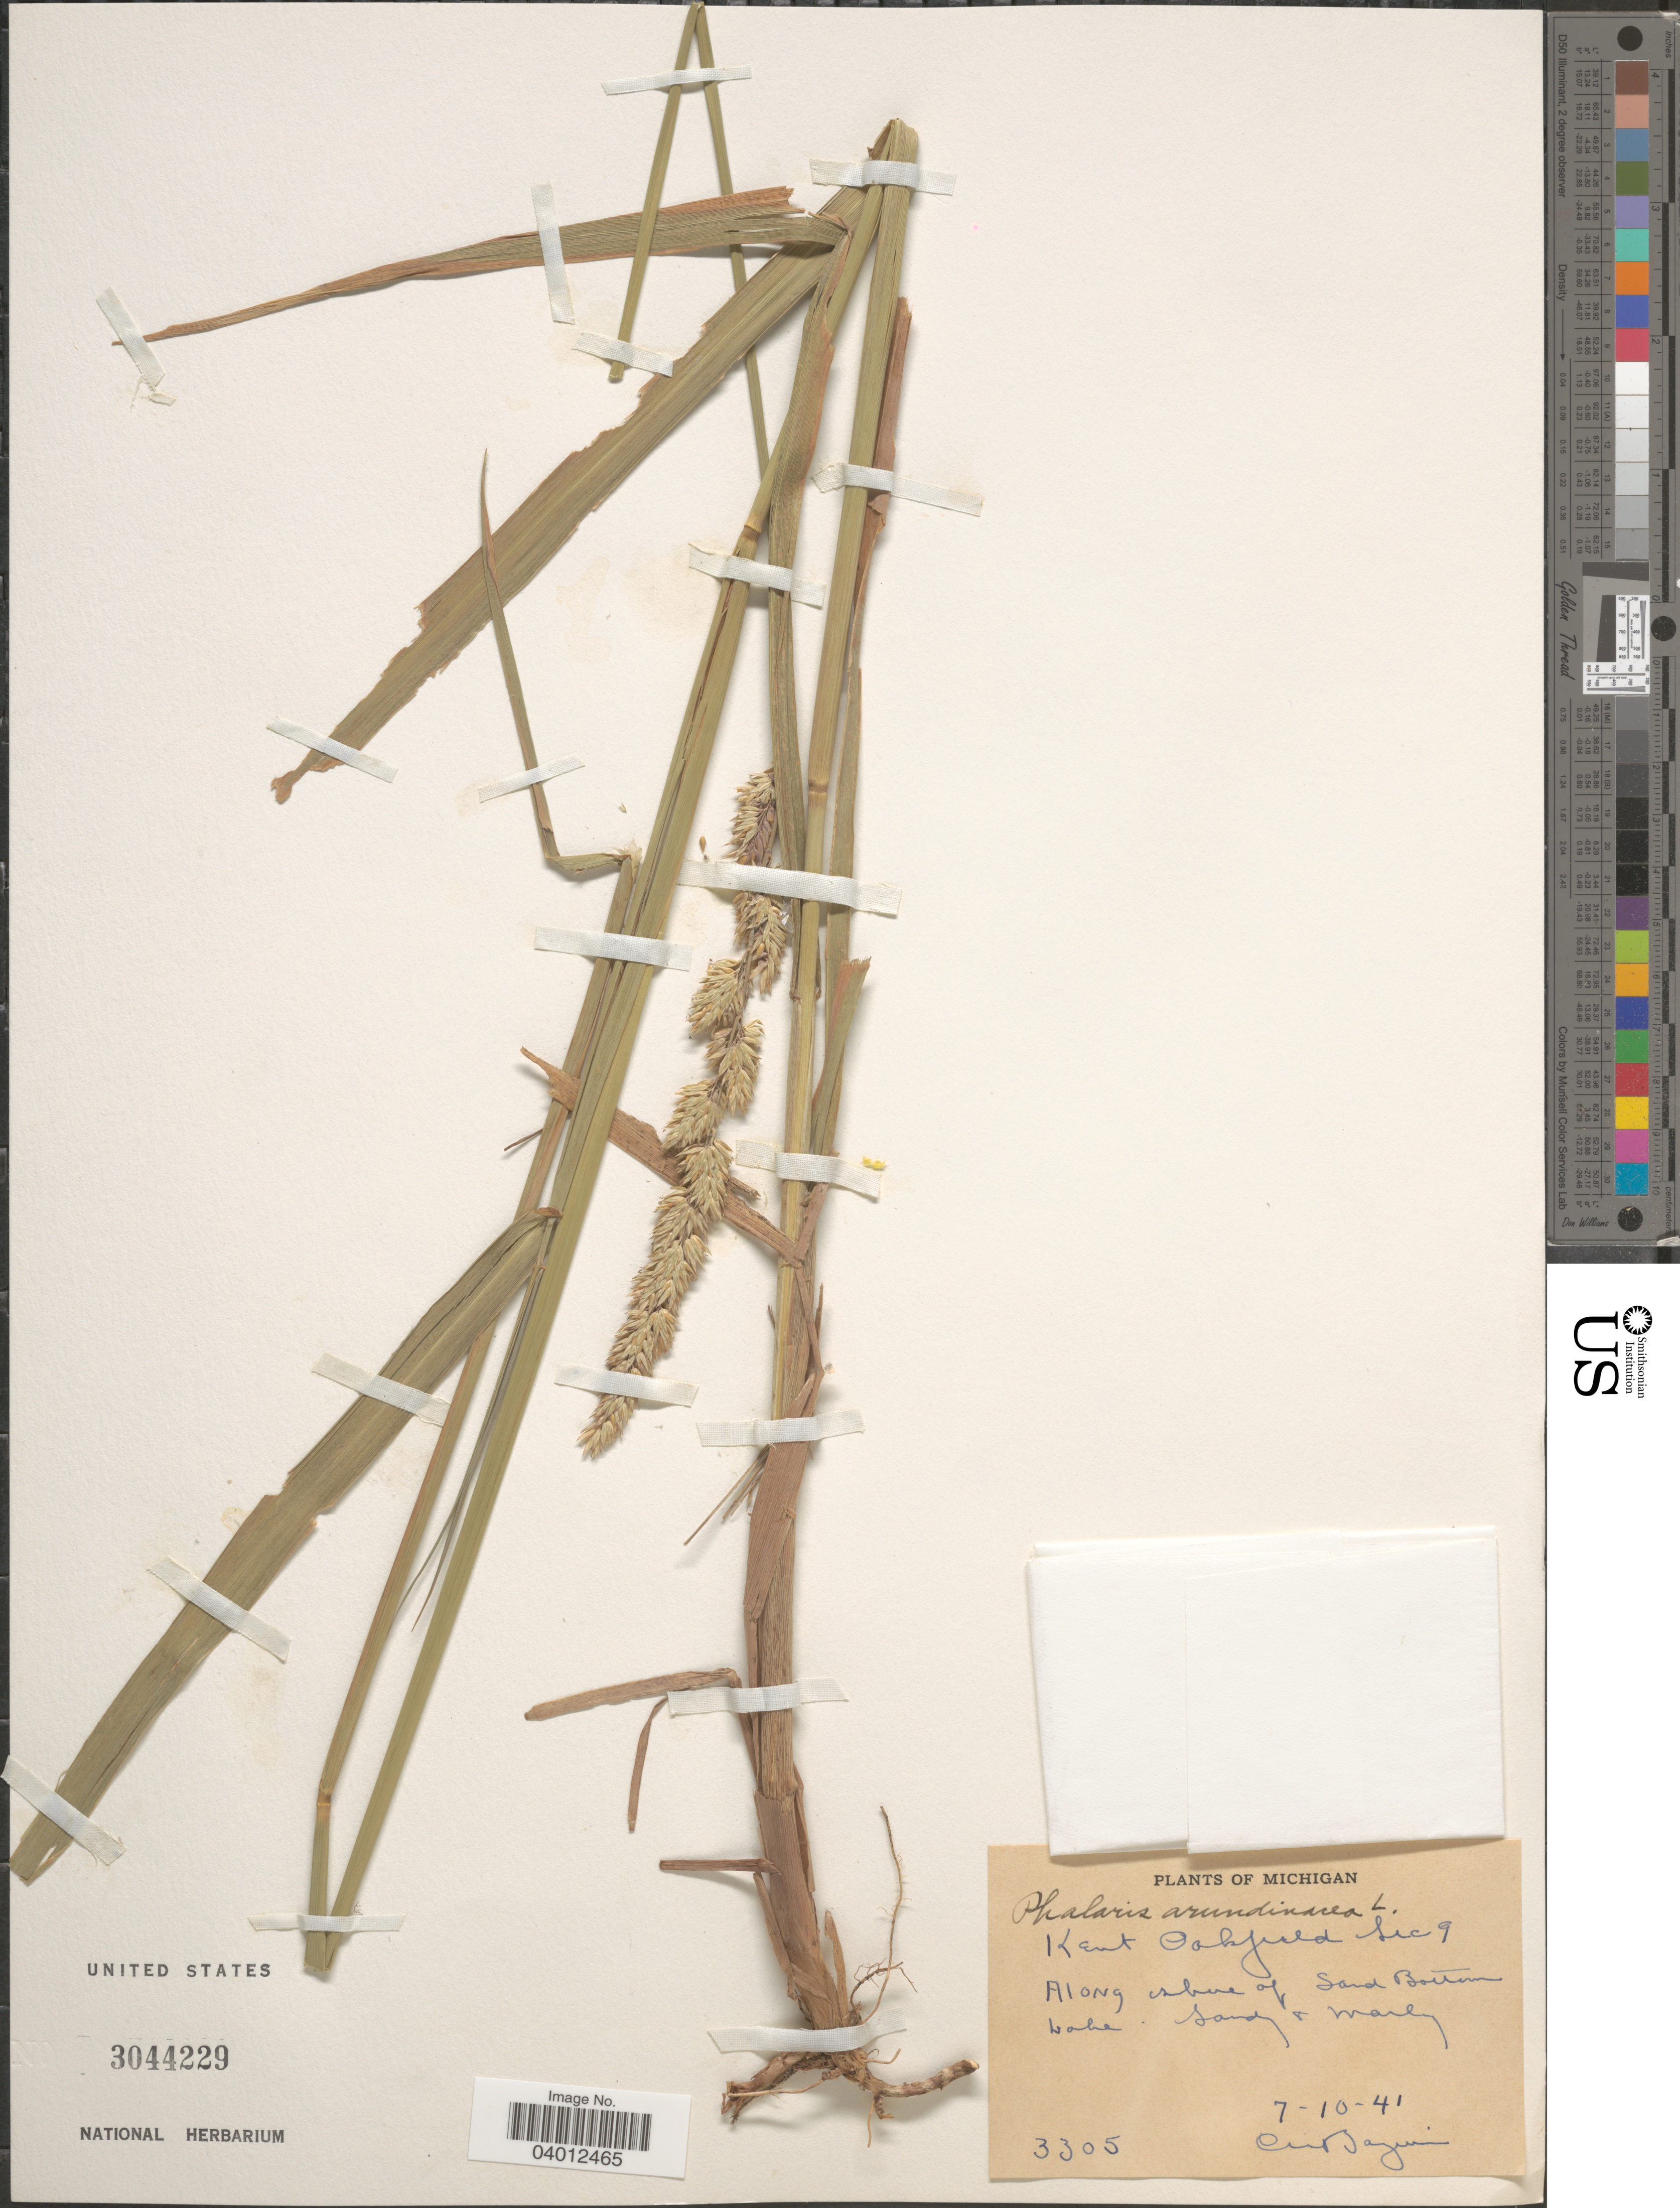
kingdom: Plantae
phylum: Tracheophyta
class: Liliopsida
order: Poales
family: Poaceae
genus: Phalaris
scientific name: Phalaris arundinacea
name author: L.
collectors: C. Bazuin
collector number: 3305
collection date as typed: Transcribed d/m/y: 10/7/41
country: United States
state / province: Michigan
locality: Kent Oakfield Sec 9. Along shore of Sand Bottom Lake.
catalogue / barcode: US 3044229